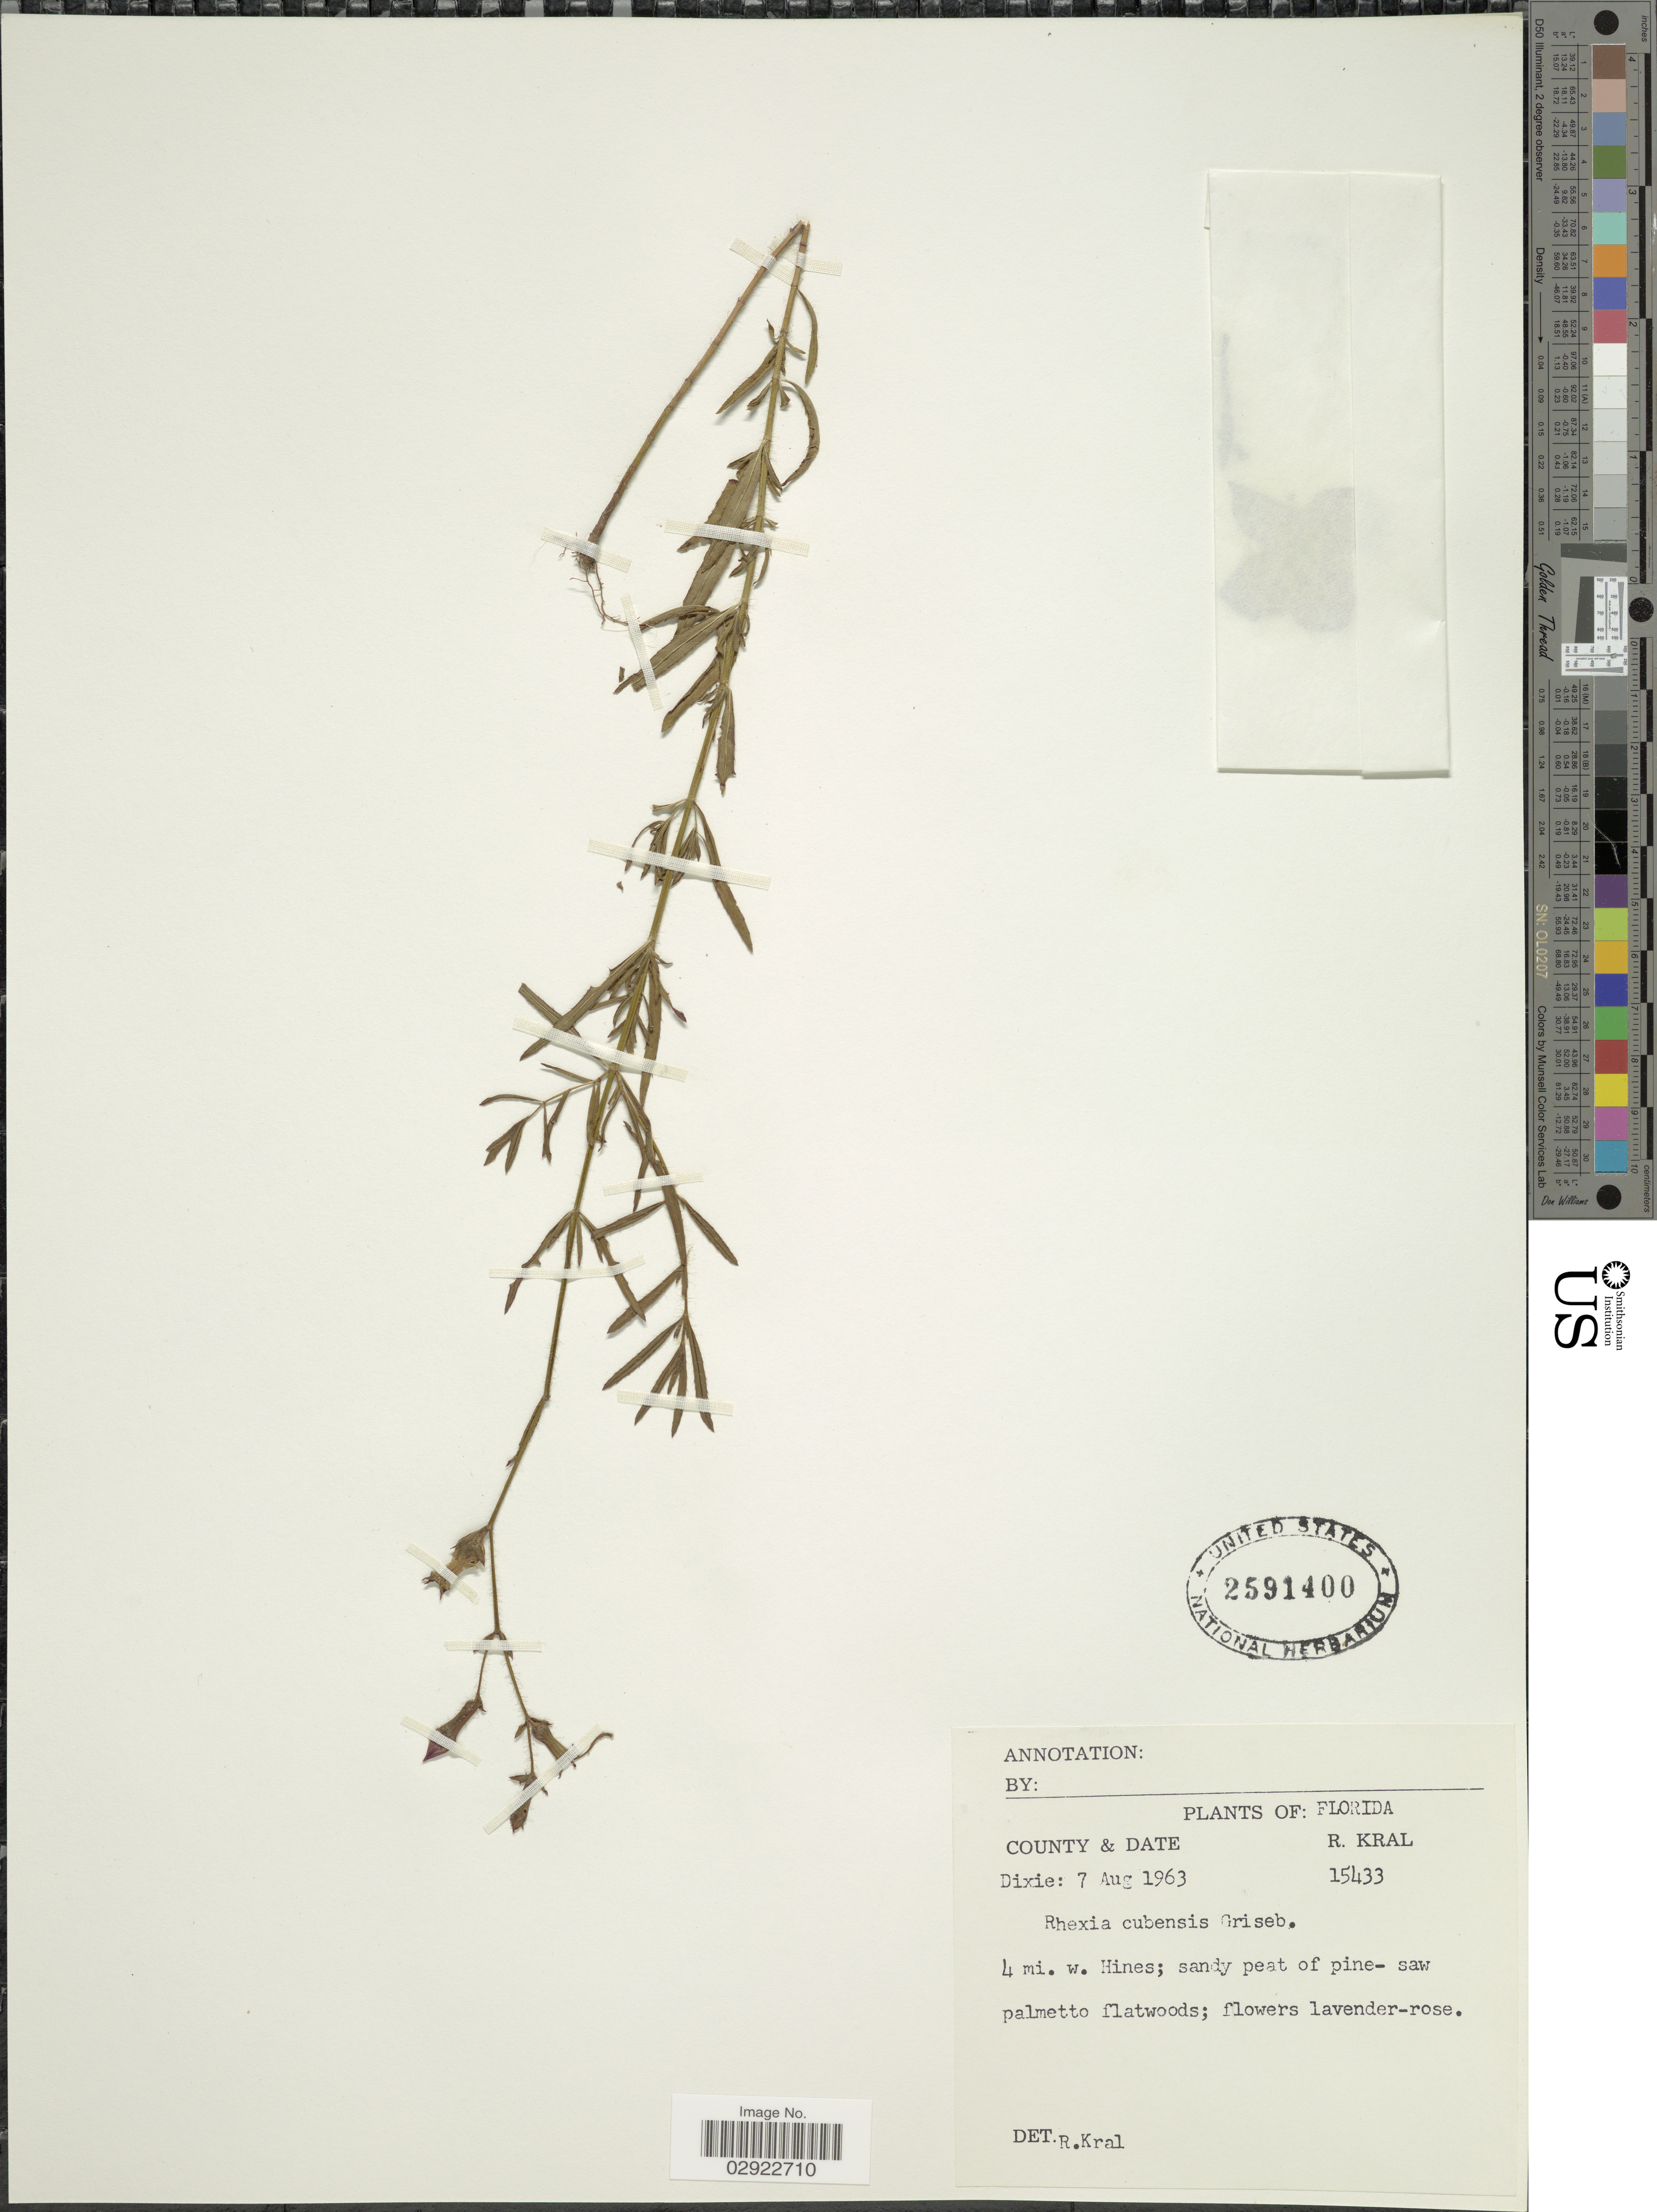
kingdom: Plantae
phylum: Tracheophyta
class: Magnoliopsida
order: Myrtales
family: Melastomataceae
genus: Rhexia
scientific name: Rhexia cubensis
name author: Griseb.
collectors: R. Kral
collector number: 15433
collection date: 1963-08-07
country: United States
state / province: Florida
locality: Dixie County. 4 mi. w. Hines; sandy peat of pine- saw palmetto flatwoods.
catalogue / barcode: US 2591400